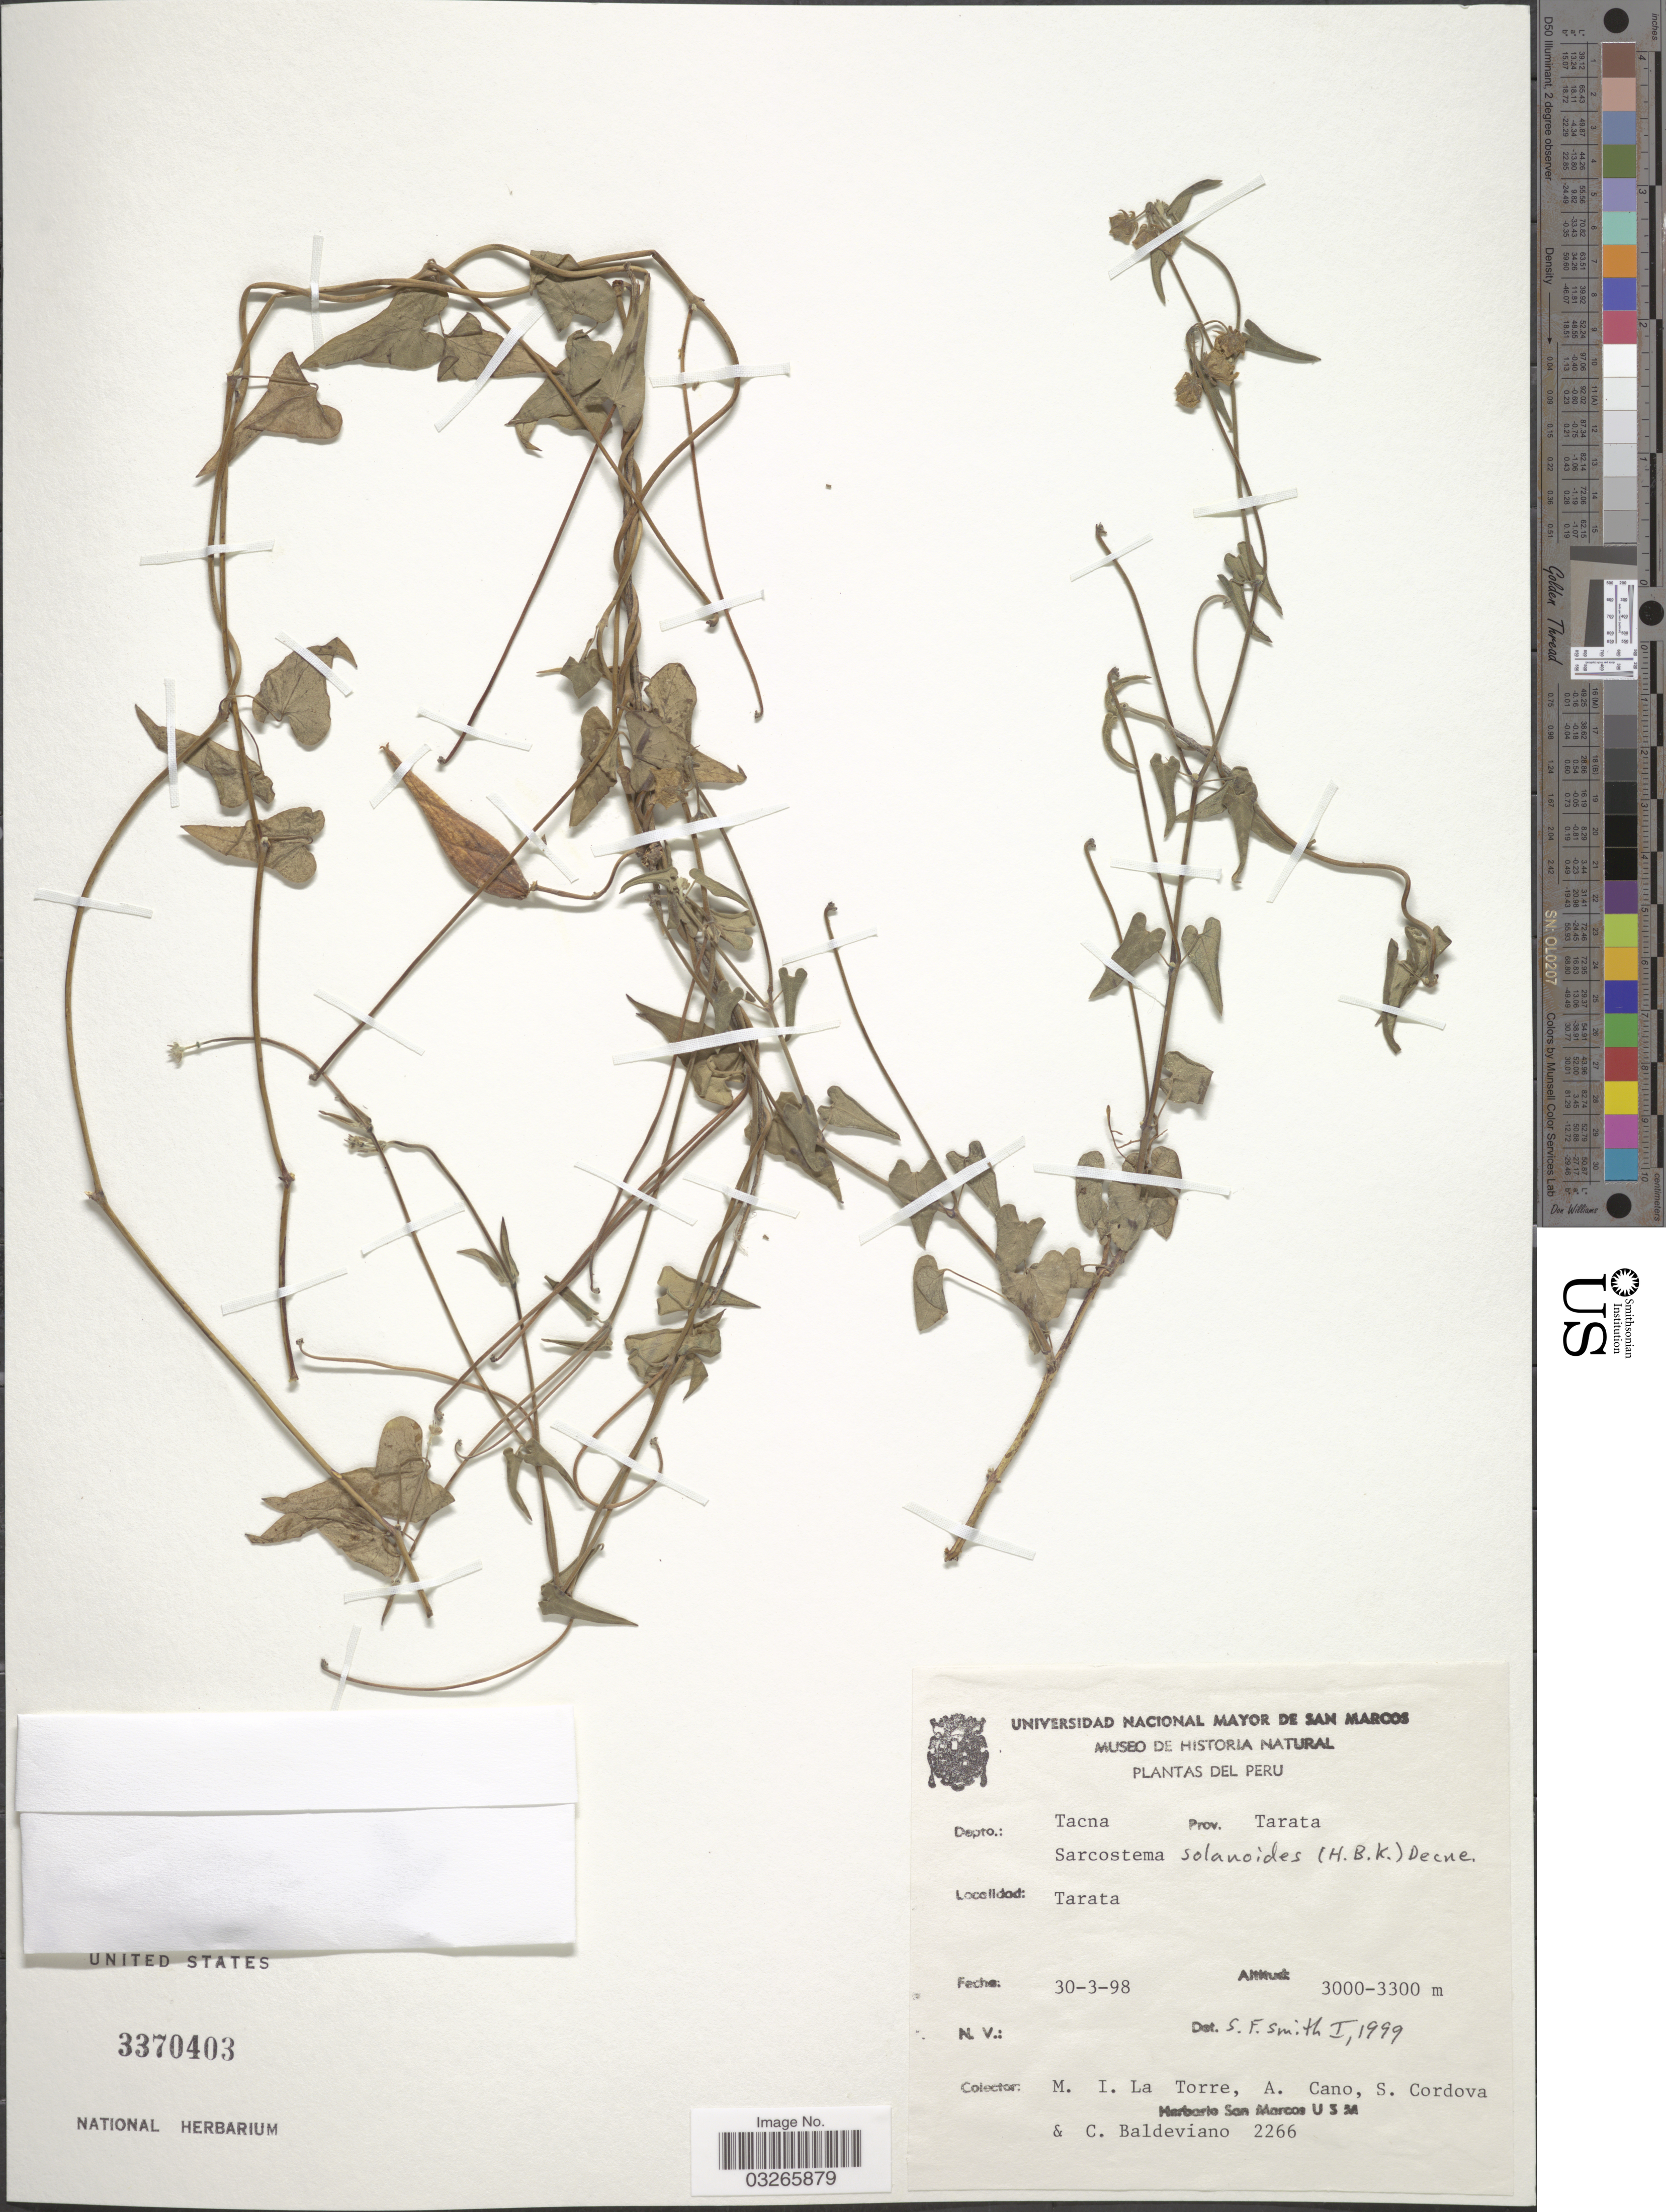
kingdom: Plantae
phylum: Tracheophyta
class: Magnoliopsida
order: Gentianales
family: Apocynaceae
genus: Sarcostemma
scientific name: Sarcostemma solanoides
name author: (Kunth) Decne.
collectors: M. La Torre, A. Cano, S. Cordova & C. Baldeviano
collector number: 2266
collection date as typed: Transcribed d/m/y: 30/3/98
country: Peru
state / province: Tacna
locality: Depto.: Tacna Prov. Tarata. Tarata,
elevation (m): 3000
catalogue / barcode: US 3370403